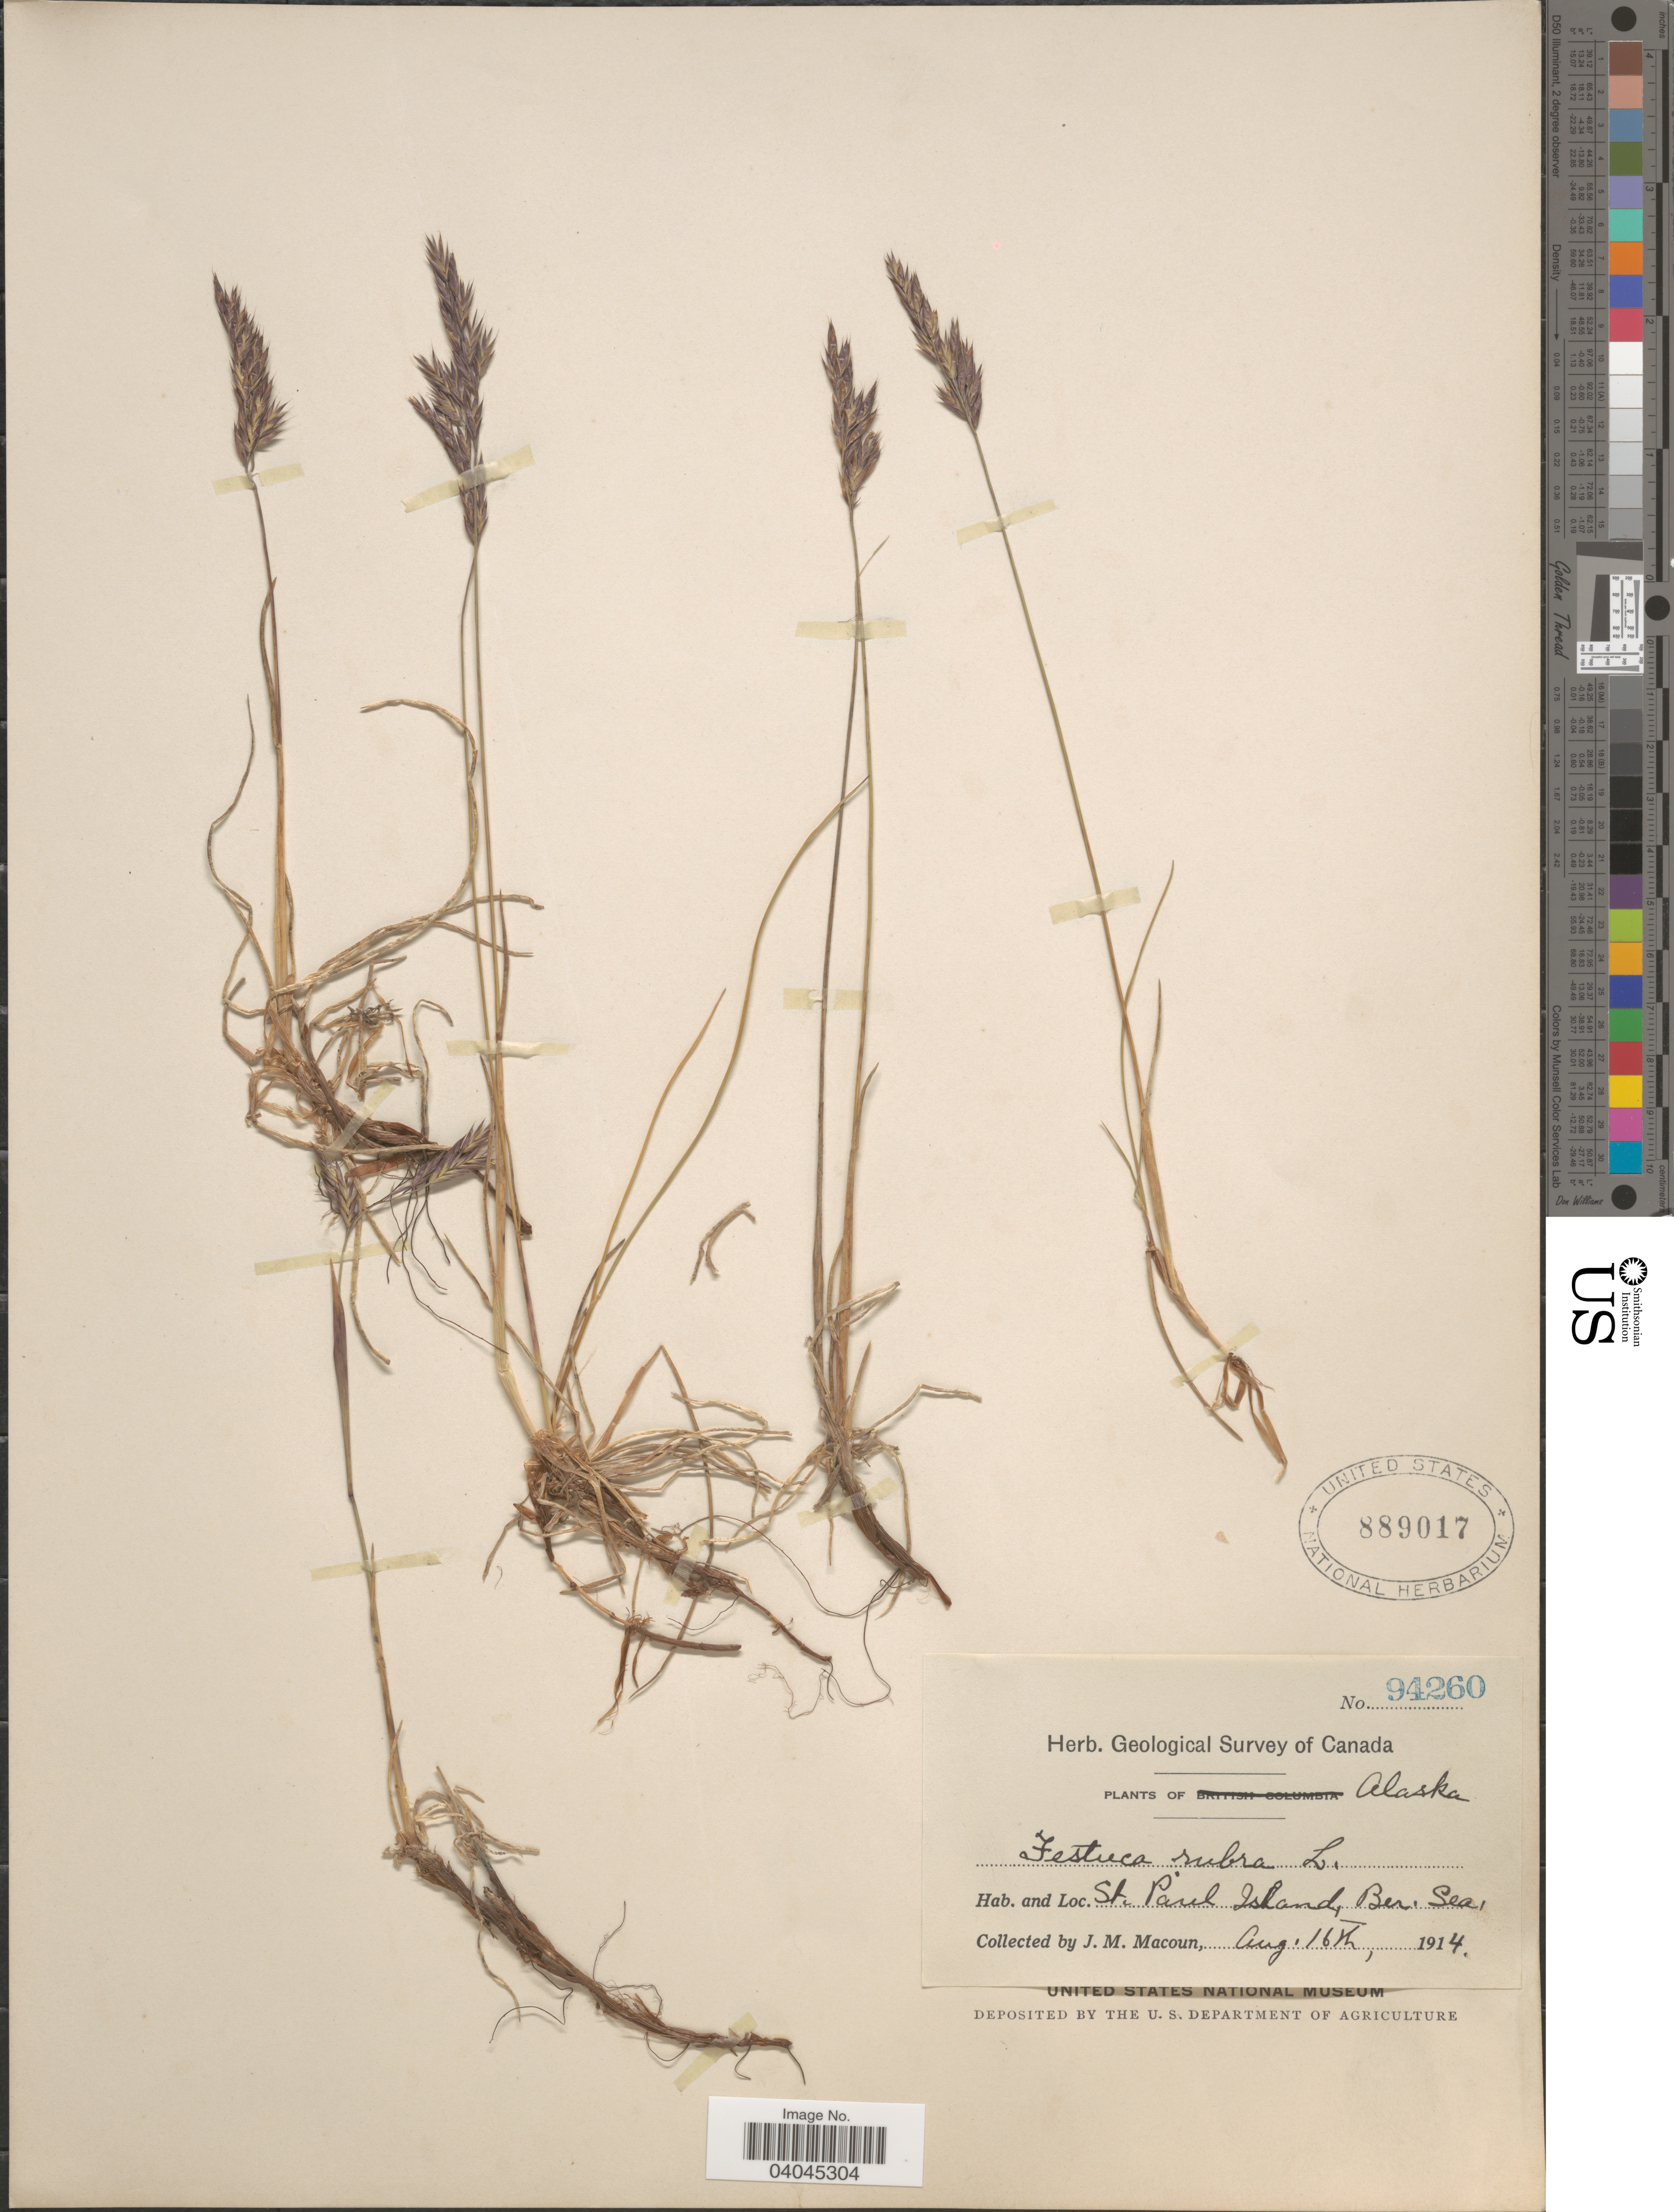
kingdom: Plantae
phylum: Tracheophyta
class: Liliopsida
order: Poales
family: Poaceae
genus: Festuca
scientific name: Festuca rubra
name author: L.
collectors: J. M. Macoun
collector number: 94260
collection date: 1914-08-16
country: United States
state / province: Alaska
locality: St. Paul Island, Ber. Sea.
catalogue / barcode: US 889017